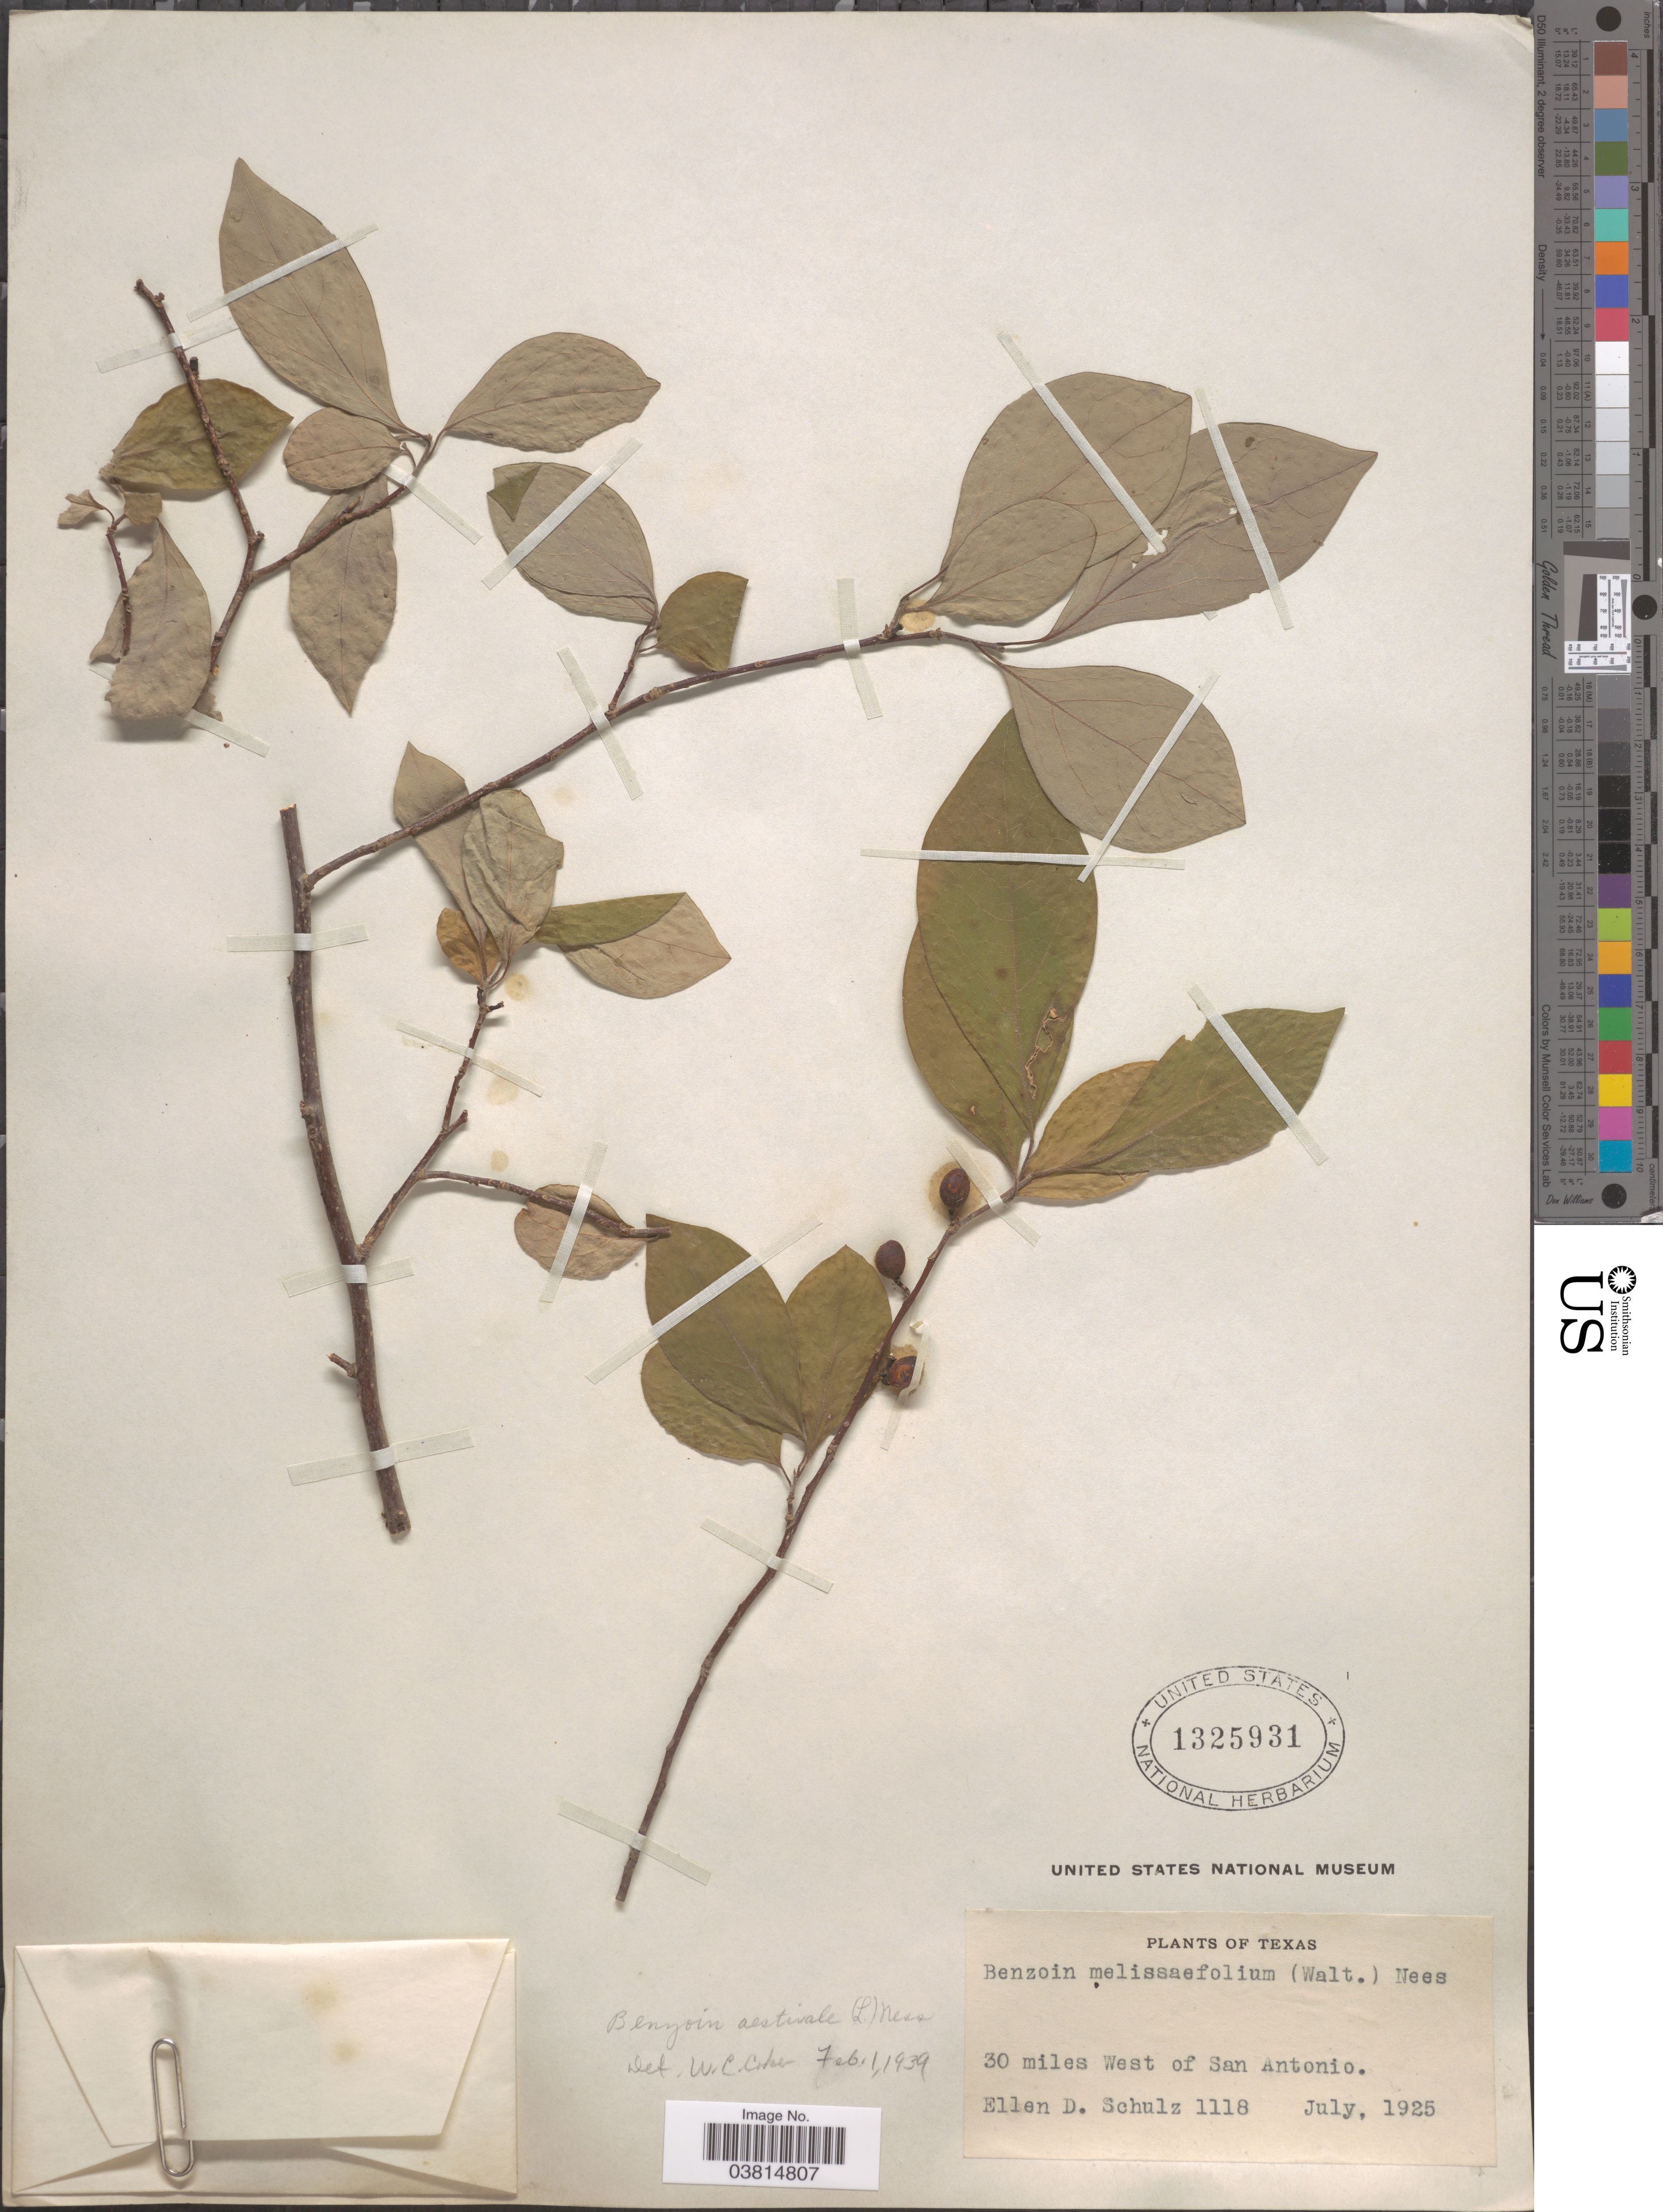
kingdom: Plantae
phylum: Tracheophyta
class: Magnoliopsida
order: Laurales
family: Lauraceae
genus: Lindera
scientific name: Lindera benzoin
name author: (L.) Blume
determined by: Strong, Mark T., (BOT), Smithsonian Institution - National Museum of Natural History (UNITED STATES)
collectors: E. D. Schulz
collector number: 1118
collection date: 1925-07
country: United States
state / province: Texas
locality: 30 miles West of San Antonio.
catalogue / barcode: US 1325931